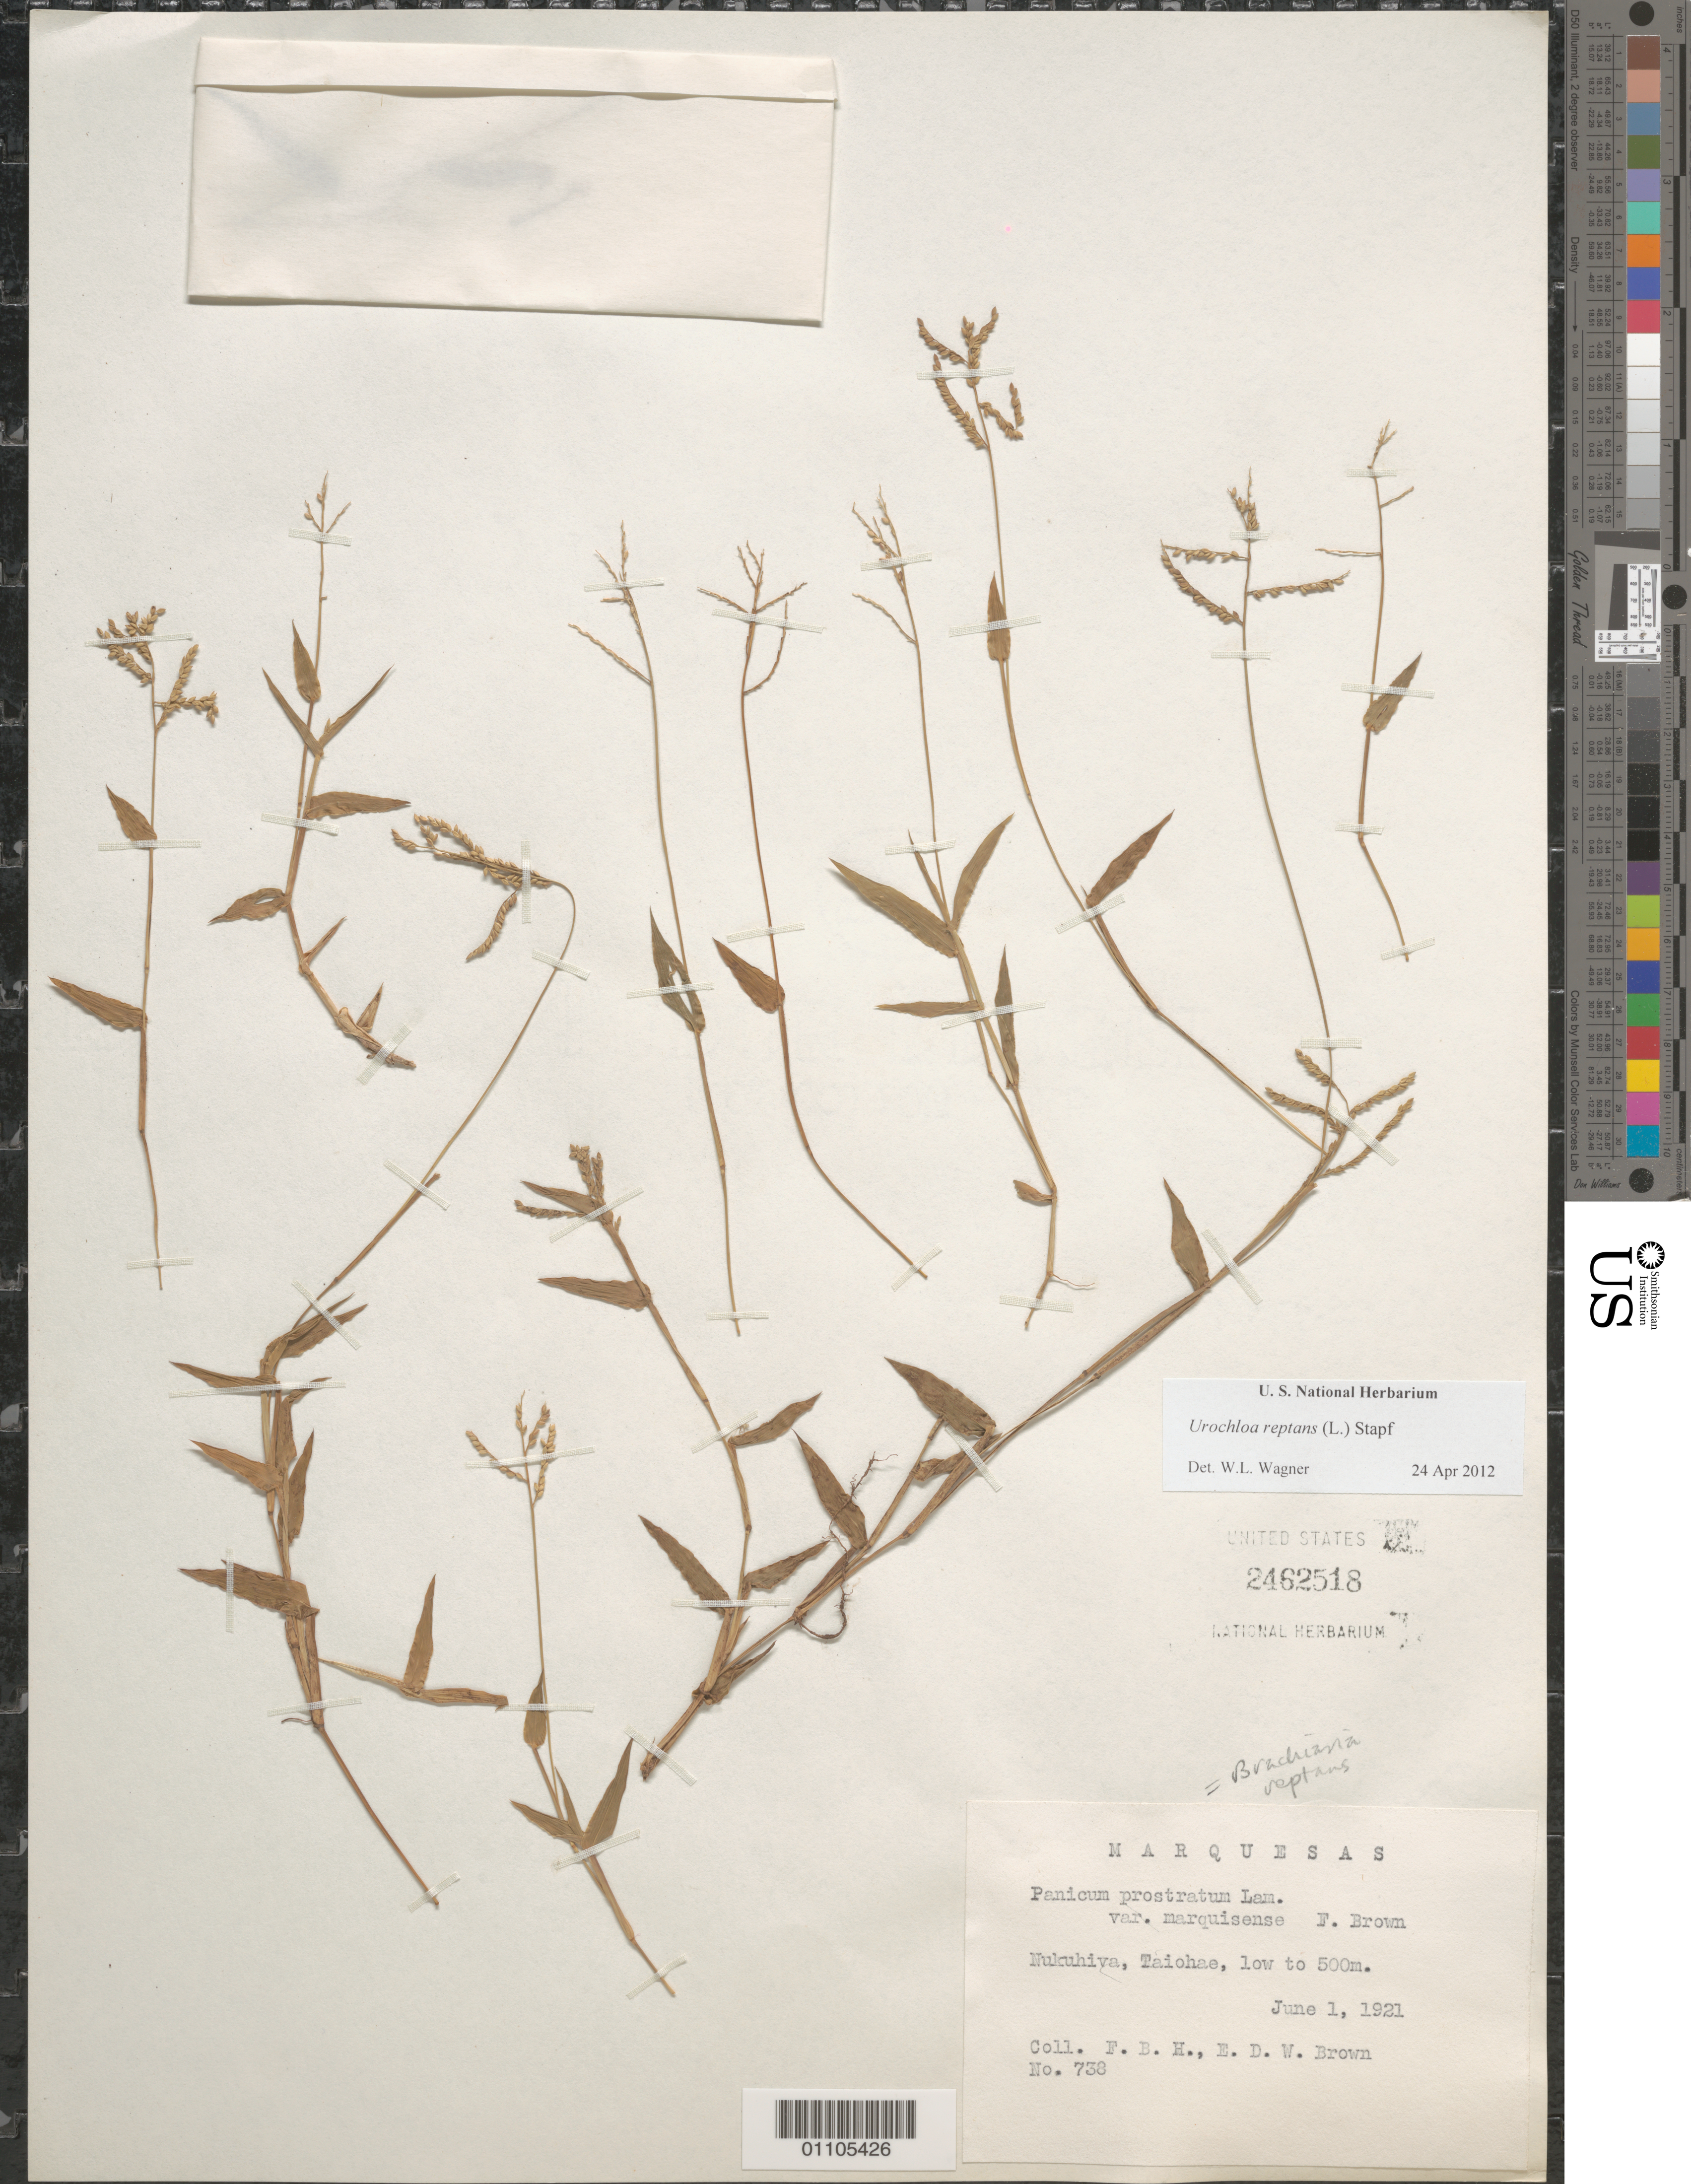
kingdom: Plantae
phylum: Tracheophyta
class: Liliopsida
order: Poales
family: Poaceae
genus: Urochloa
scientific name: Urochloa reptans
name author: (L.) Stapf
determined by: Fosberg, F. R.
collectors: F. Brown & E. Brown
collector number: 738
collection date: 1921-06-01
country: French Polynesia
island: Nuku Hiva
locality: Mauu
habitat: Low elevation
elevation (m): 0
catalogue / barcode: US 2462518